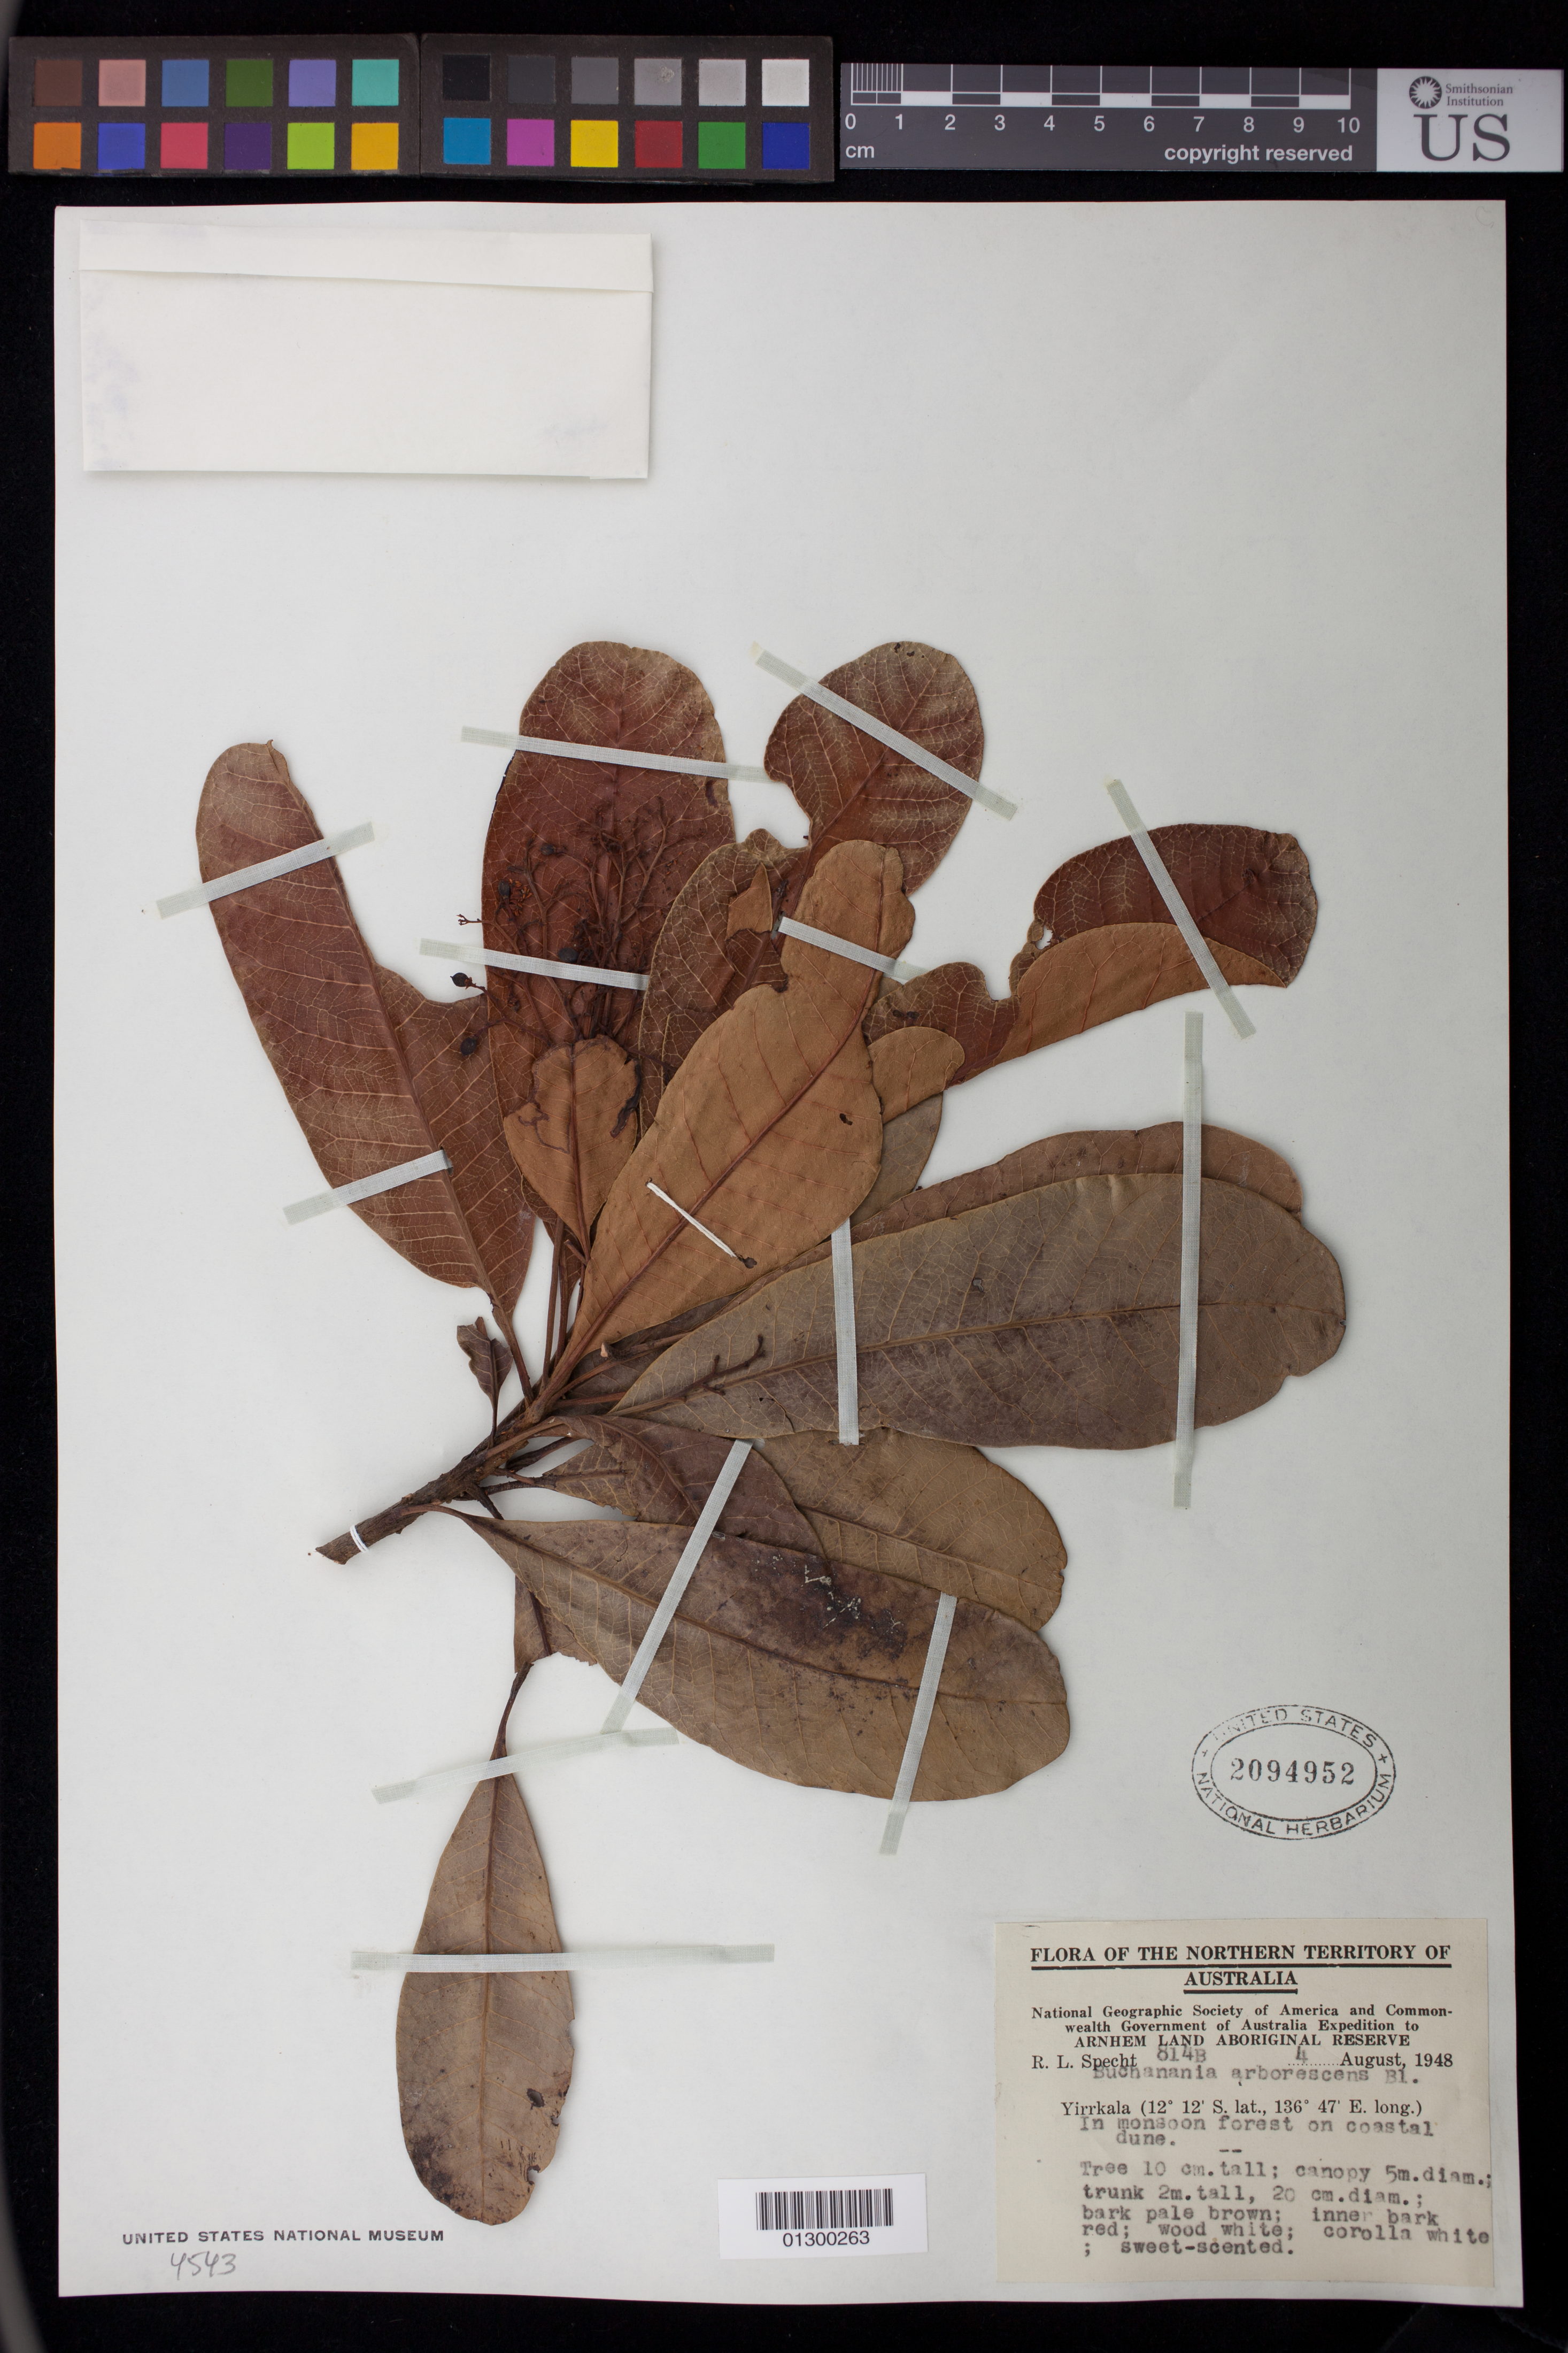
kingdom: Plantae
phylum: Tracheophyta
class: Magnoliopsida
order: Sapindales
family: Anacardiaceae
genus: Buchanania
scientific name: Buchanania arborescens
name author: (Blume) Blume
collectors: R. L. Specht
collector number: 814B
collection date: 1948-08-04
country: Australia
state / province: Northern Territory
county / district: East Arnhem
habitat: In monsoon forest on coastal dune.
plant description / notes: Tree 10 cm. tall; canopy 5 m. diam.; trunk 2 m. tall, 20 cm. diam.; bark pale brown; inner bark red; wood white; corolla white; sweet-scented.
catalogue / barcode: US 2094952